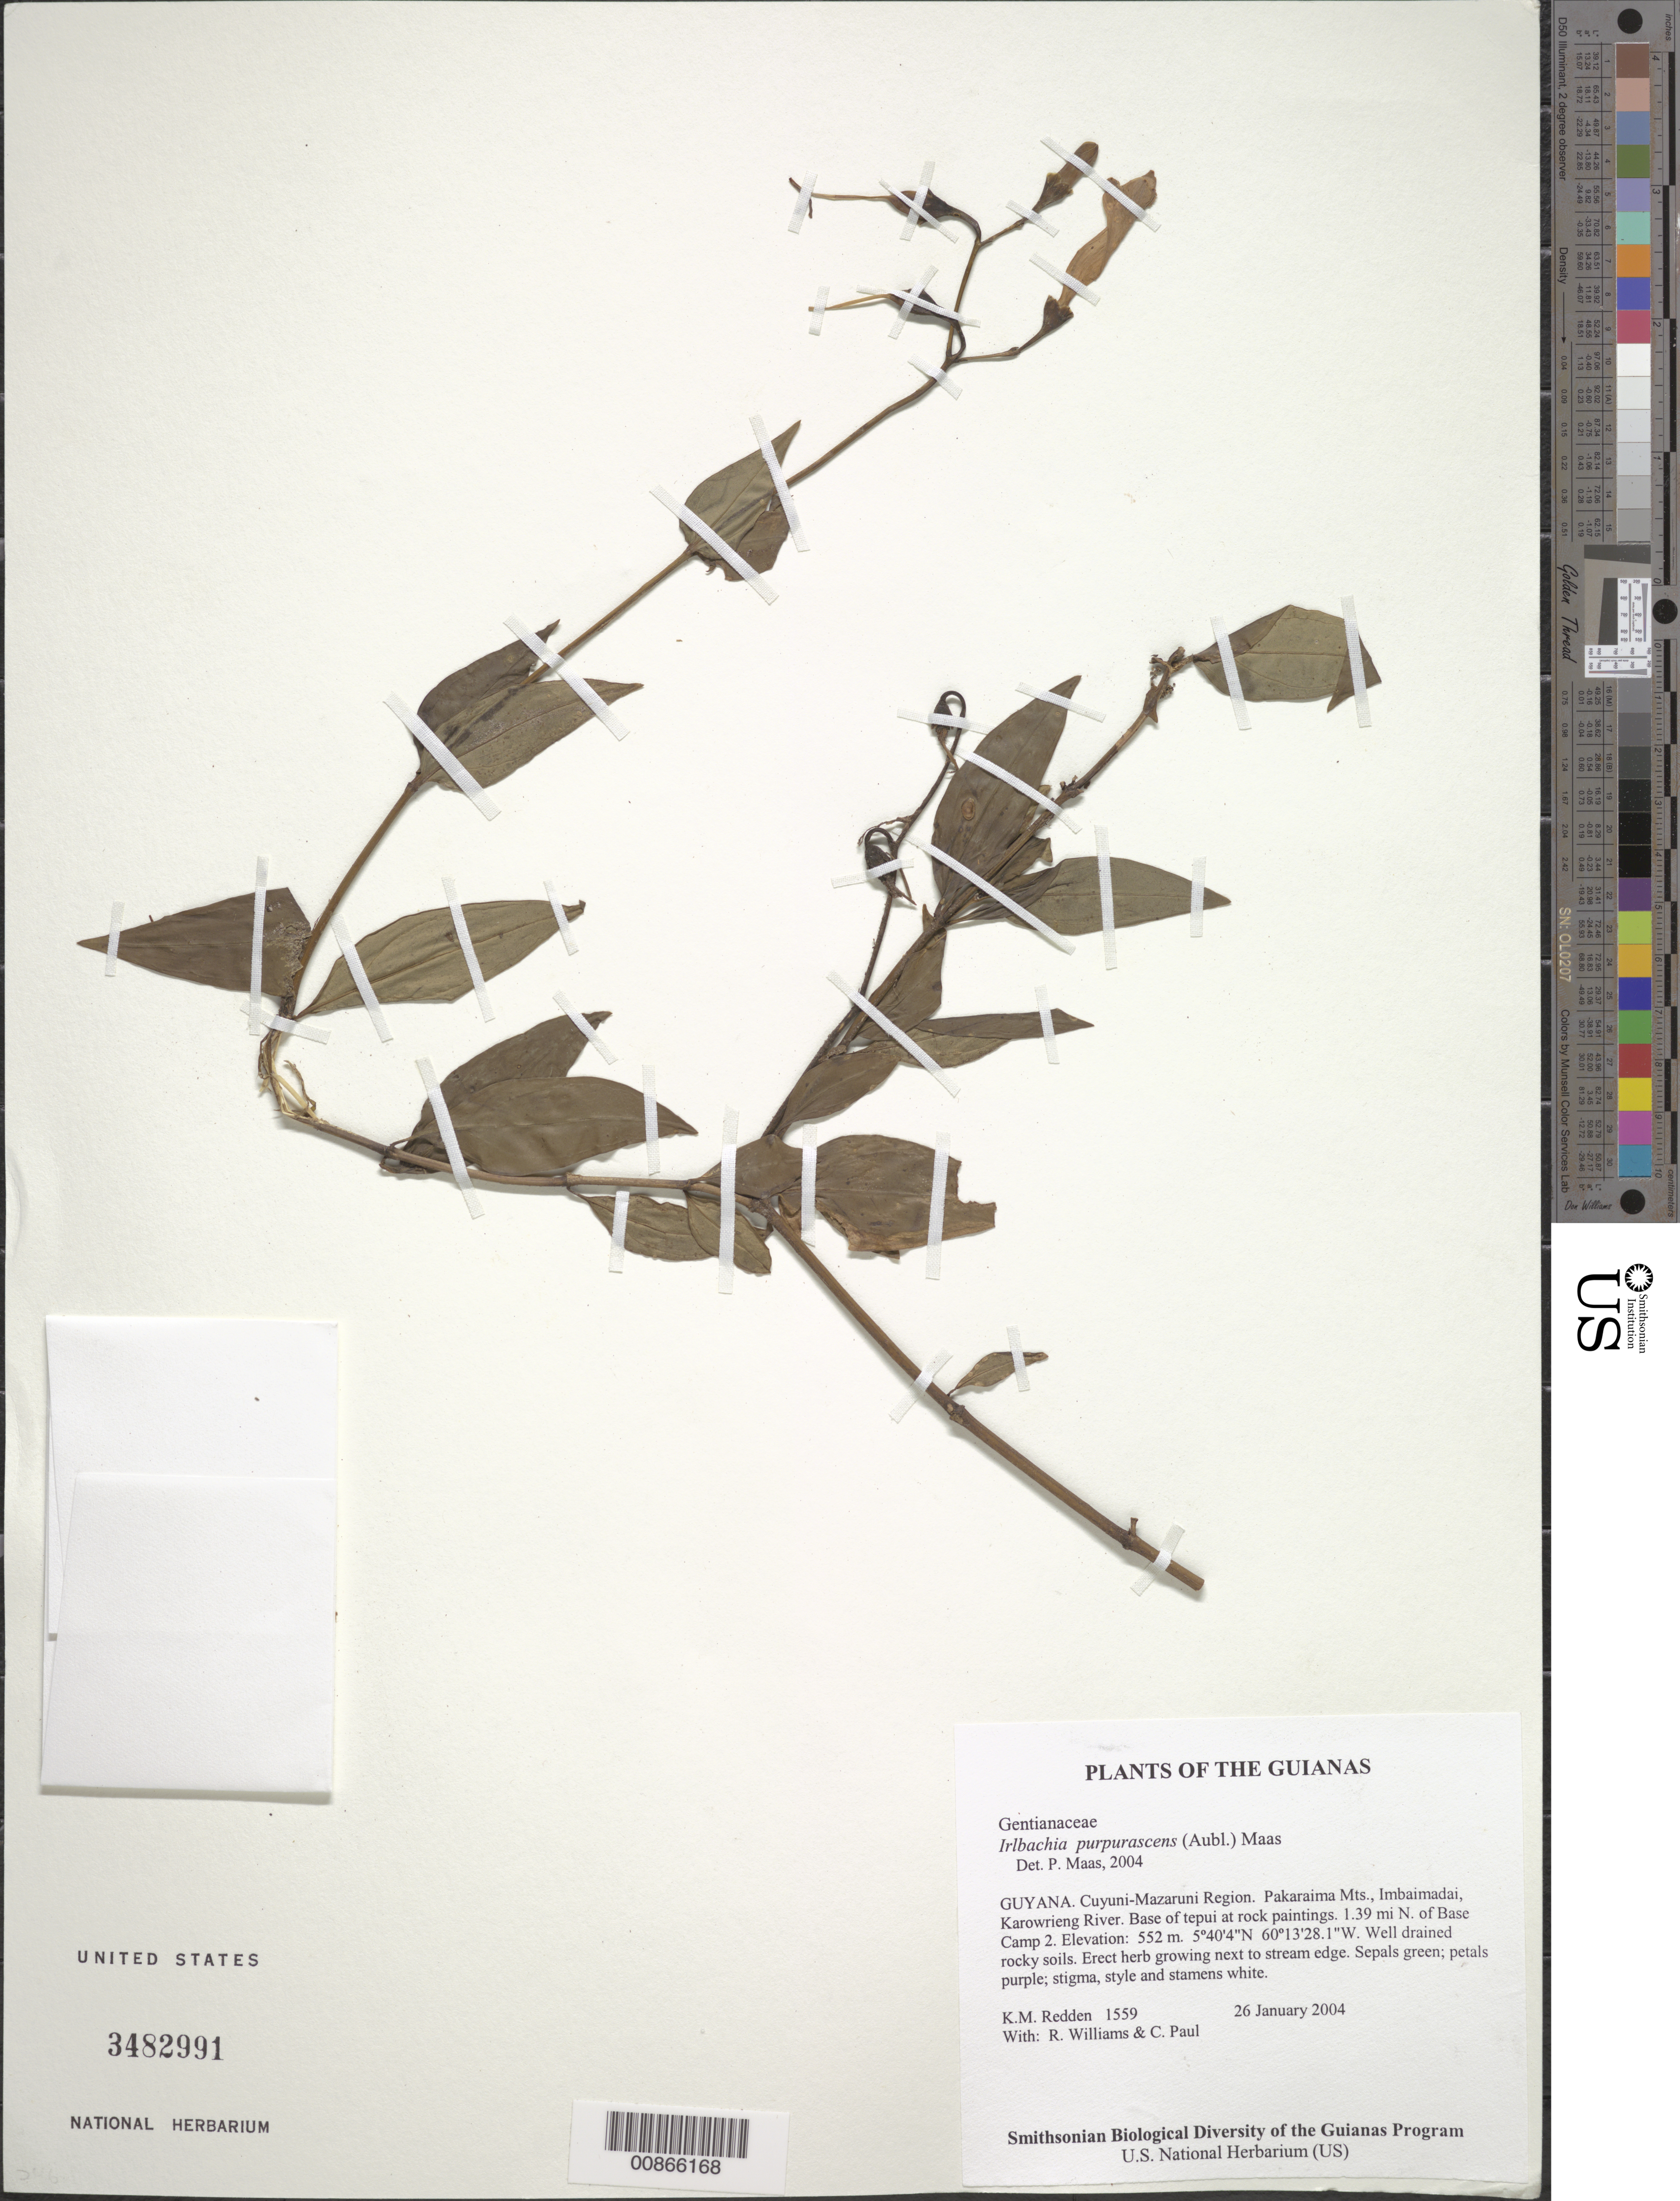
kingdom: Plantae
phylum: Tracheophyta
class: Magnoliopsida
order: Gentianales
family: Gentianaceae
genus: Irlbachia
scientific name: Irlbachia purpurascens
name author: (Aubl.) Maas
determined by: Maas, Paul J. M.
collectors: K. M. Redden, R. Williams & C. Paul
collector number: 1559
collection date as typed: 26 January 2004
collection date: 2004-01-26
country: Guyana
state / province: Cuyuni-Mazaruni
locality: Pakaraima Mts., Imbaimadai, Karowrieng River. Base of tepui at rock paintings. 1.39 mi N. of Base Camp 2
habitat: Well drained rocky soils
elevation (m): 552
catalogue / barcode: US 3482991